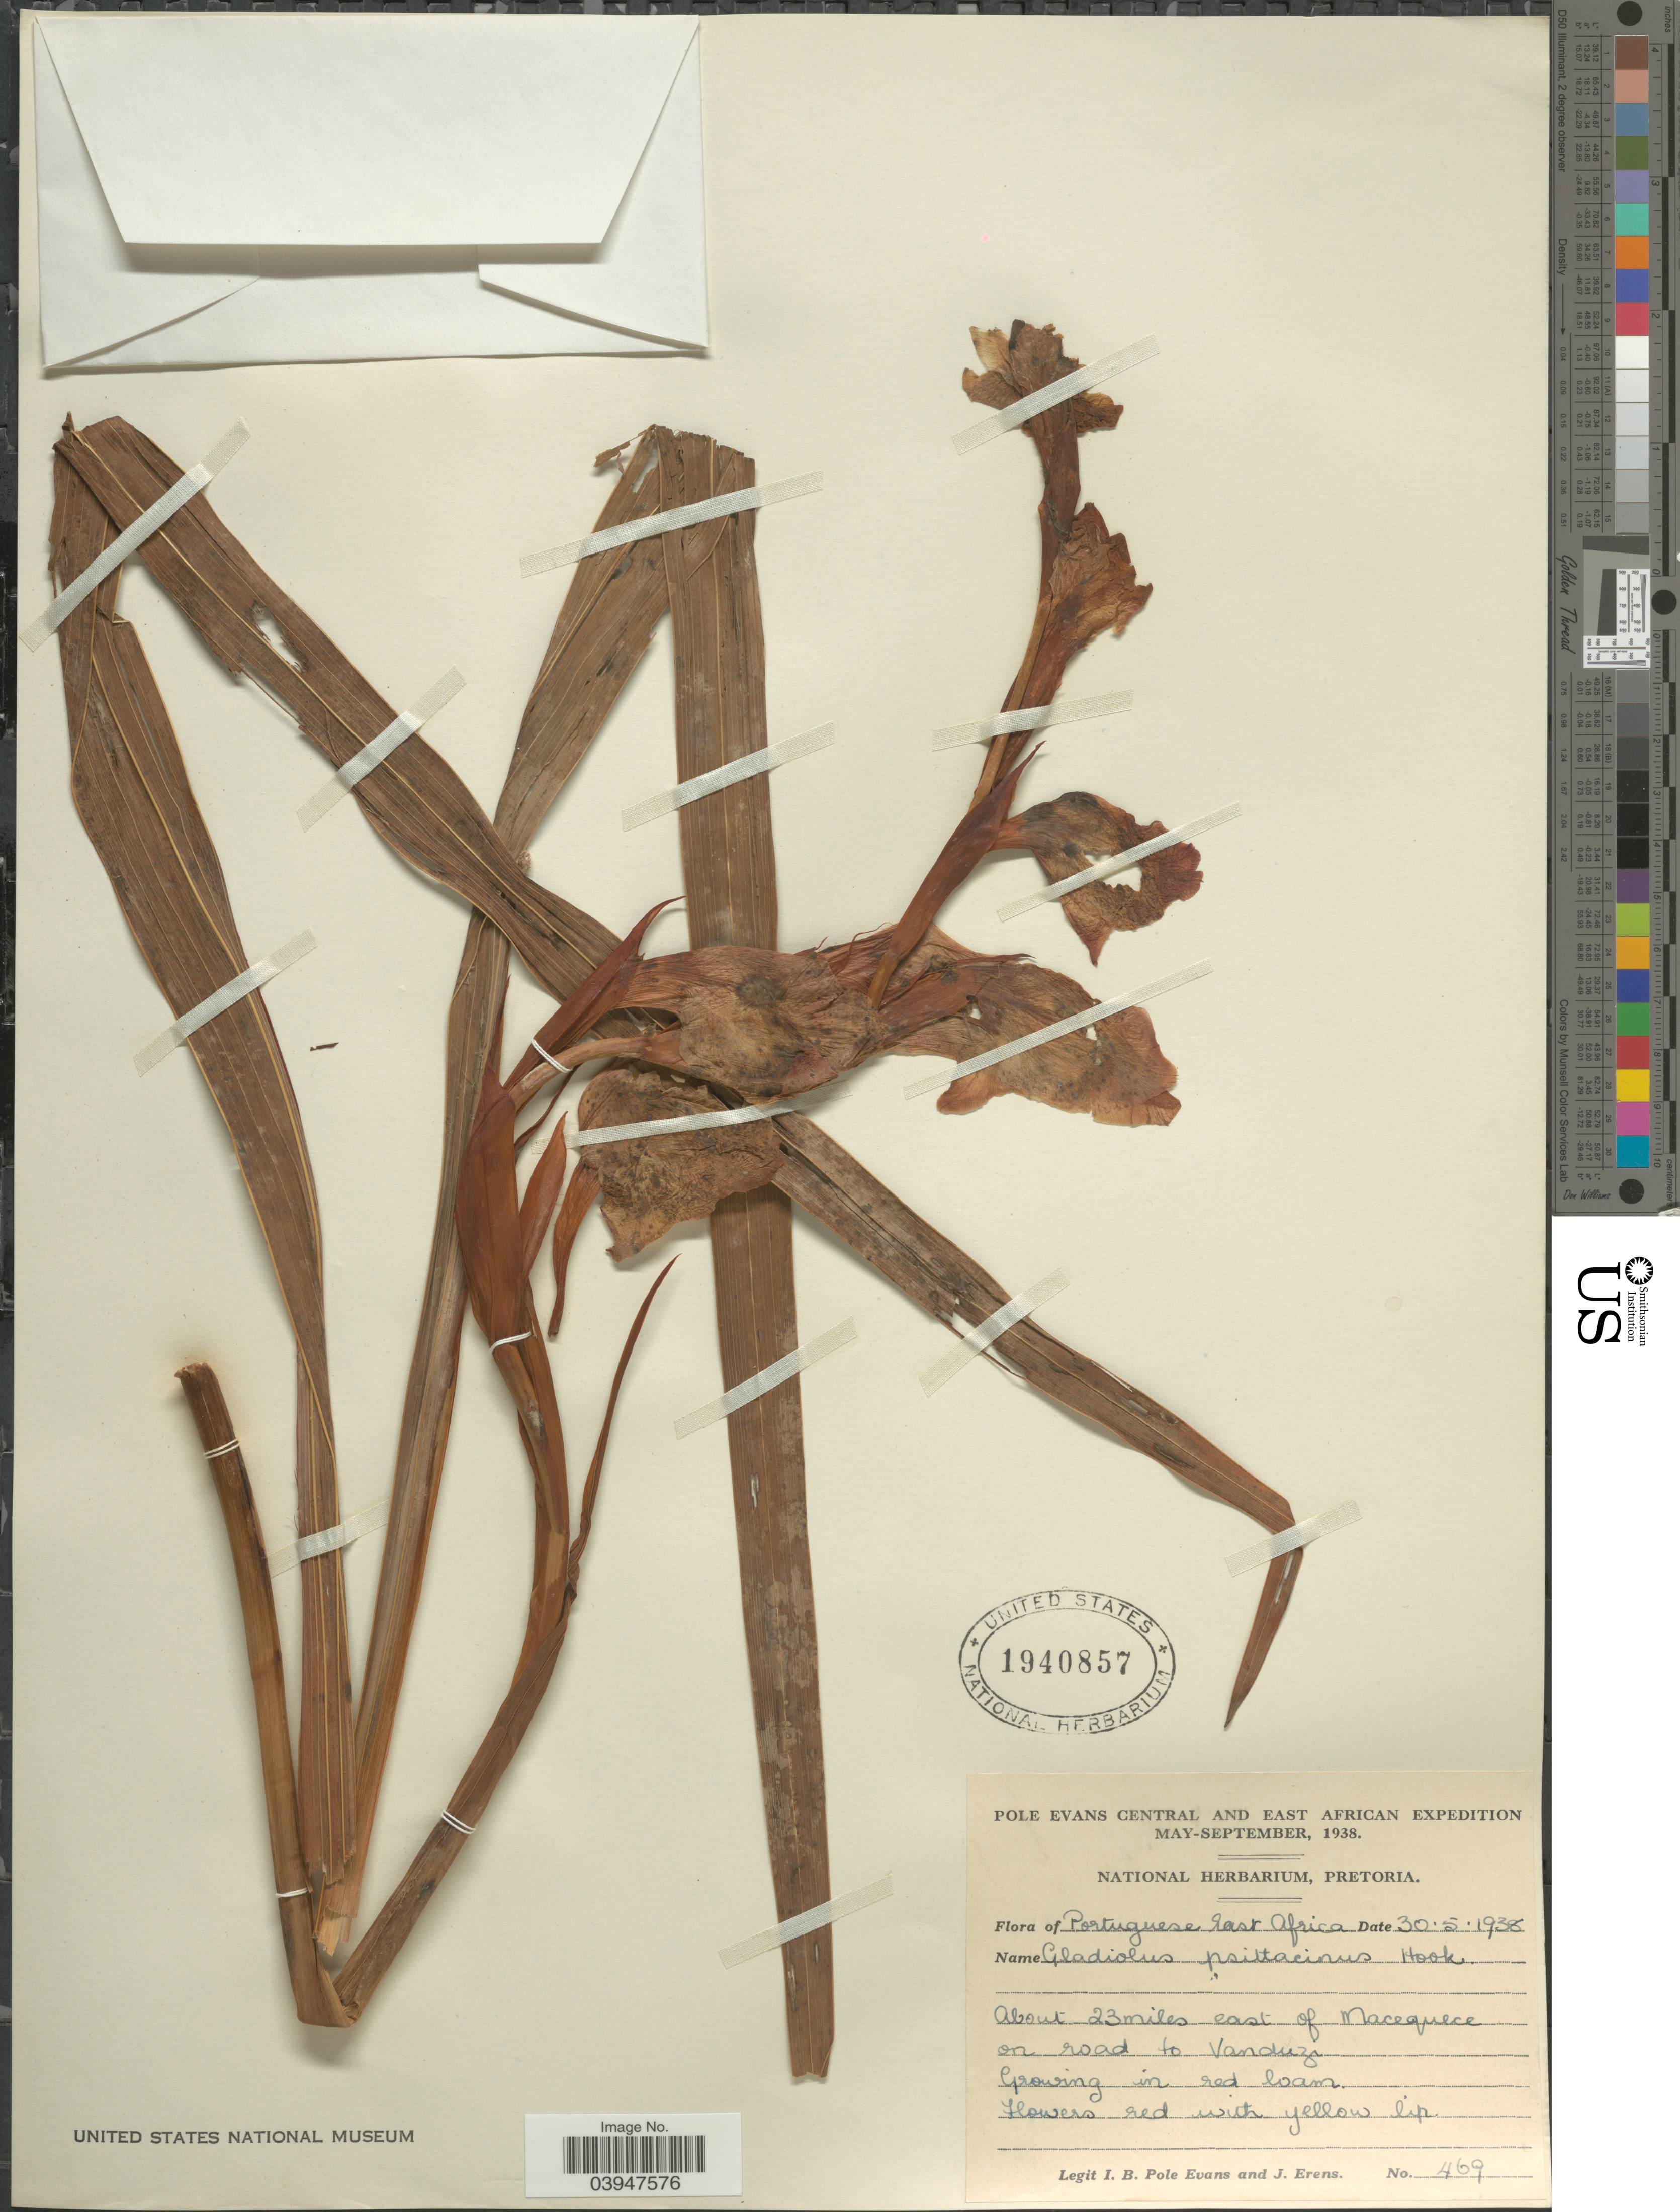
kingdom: Plantae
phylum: Tracheophyta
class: Liliopsida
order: Asparagales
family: Iridaceae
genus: Gladiolus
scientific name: Gladiolus sp.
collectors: I. B. Pole-Evans & J. Erens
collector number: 469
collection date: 1938-05-30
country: Mozambique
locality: Central and East African. Portuguese East Africa. About 23 miles east of Maceque on road to Vanduzi.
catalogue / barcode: US 1940857